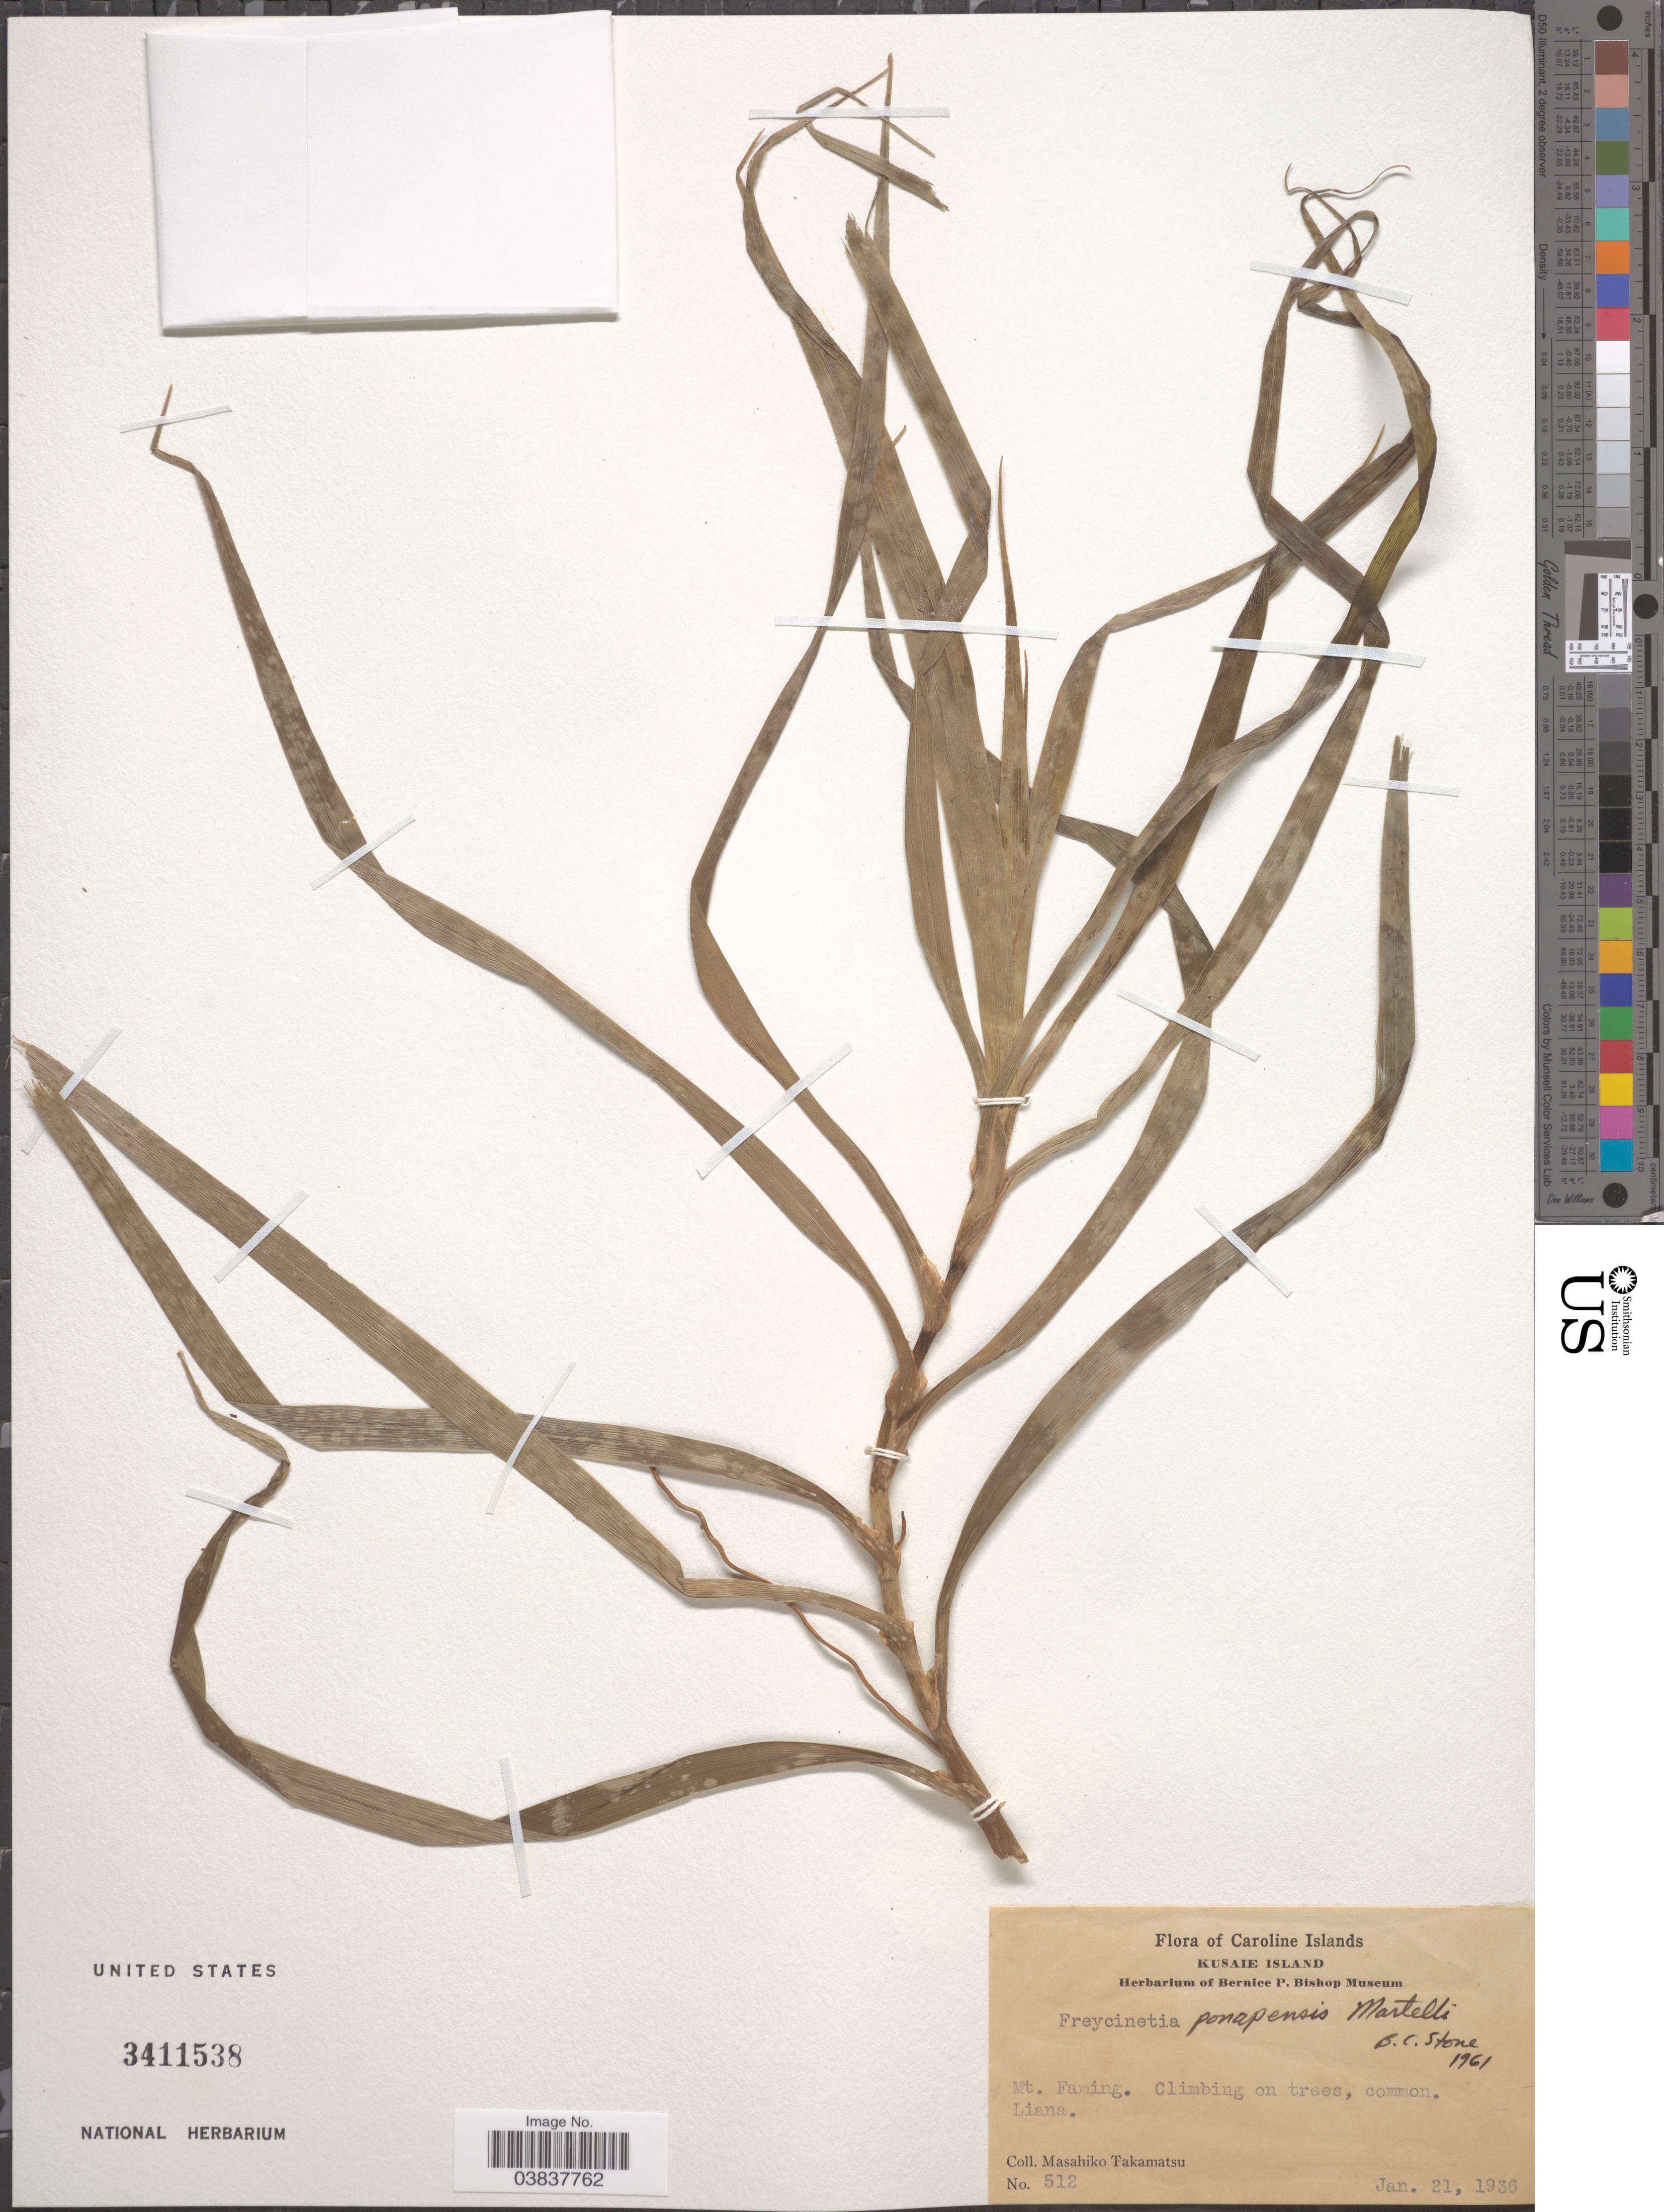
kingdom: Plantae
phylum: Tracheophyta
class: Liliopsida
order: Pandanales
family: Pandanaceae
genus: Freycinetia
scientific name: Freycinetia ponapensis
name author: Martelli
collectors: M. Takamatsu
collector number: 512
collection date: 1936-01-21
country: Micronesia, Federated States of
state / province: Kosrae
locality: Caroline Islands. Kusaie Island. Mt. Faming.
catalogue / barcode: US 3411538